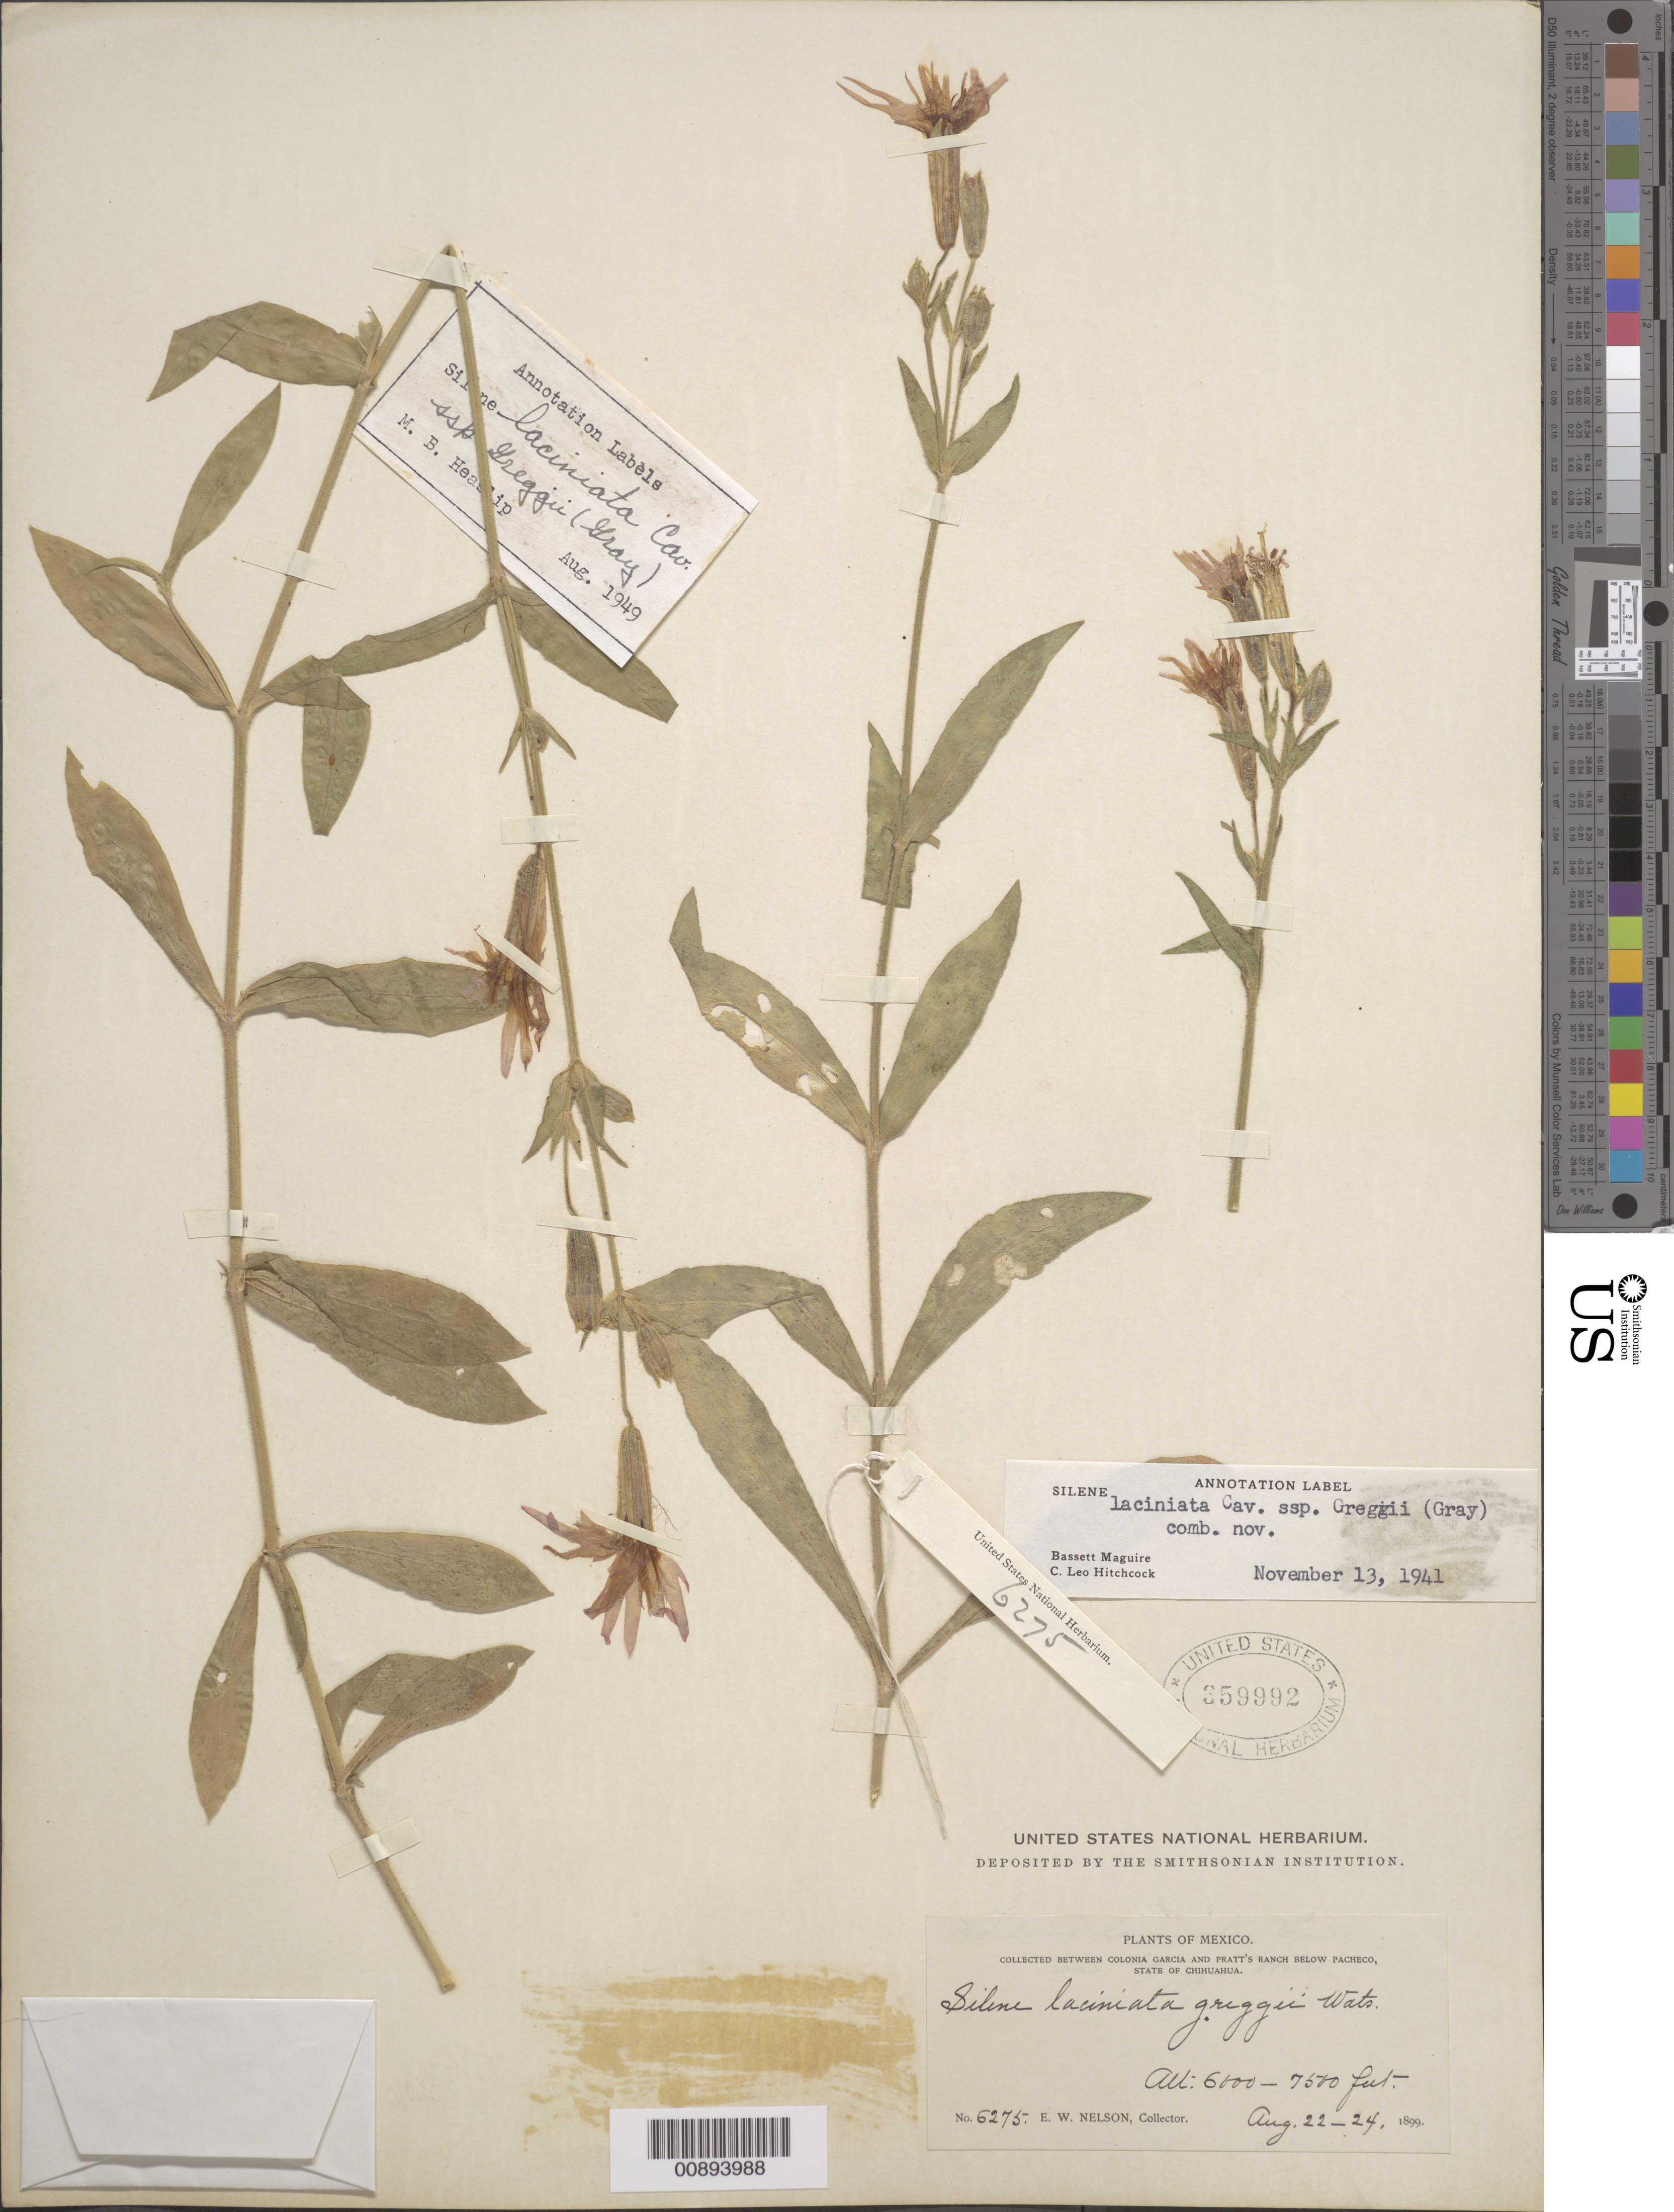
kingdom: Plantae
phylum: Tracheophyta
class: Magnoliopsida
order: Caryophyllales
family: Caryophyllaceae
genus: Silene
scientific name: Silene laciniata subsp. greggii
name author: (A. Gray) C.L. Hitchc. & Maguire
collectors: E. W. Nelson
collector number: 6275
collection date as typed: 22 Aug 1899 to 24 Aug 1899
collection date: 1899-08-22/1899-08-24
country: Mexico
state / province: Chihuahua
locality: Between Colonia García and Pratt's Ranch below Pacheco, Chihuahua.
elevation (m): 1829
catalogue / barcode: US 359992